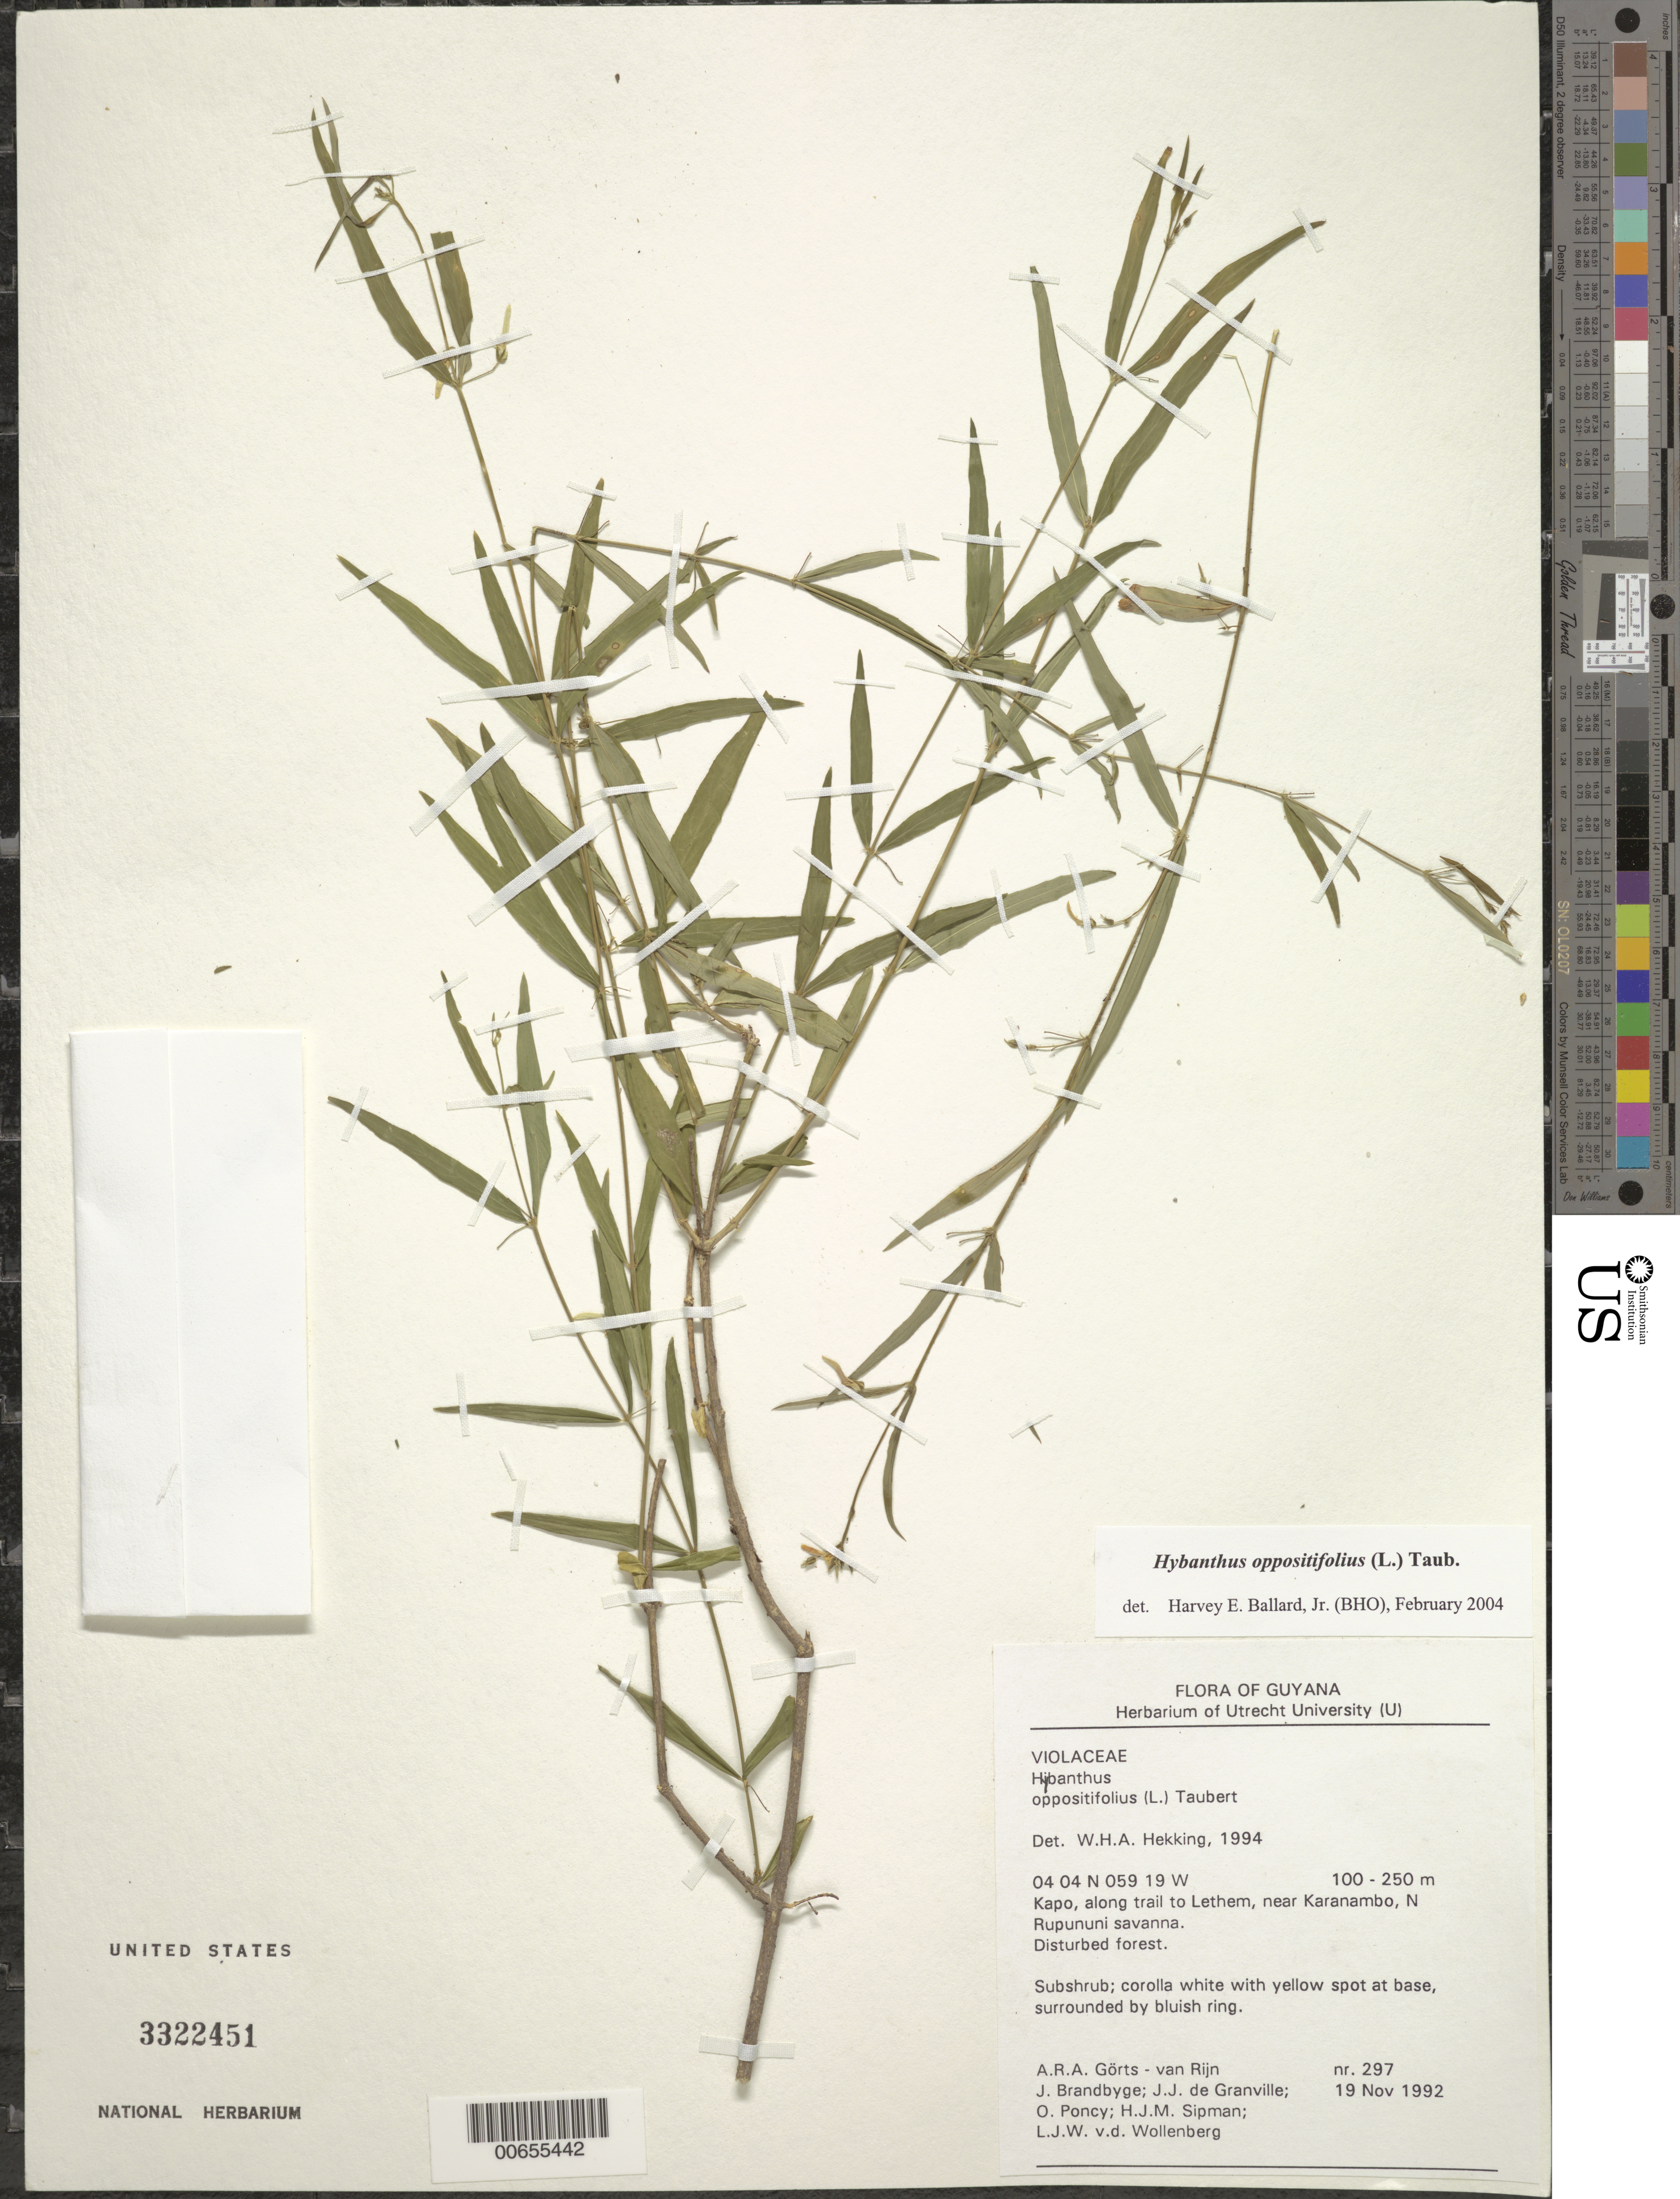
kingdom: Plantae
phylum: Tracheophyta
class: Magnoliopsida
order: Malpighiales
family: Violaceae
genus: Pombalia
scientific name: Pombalia oppositifolia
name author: (L.) Paula-Souza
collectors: A. .R. A. Görts-van Rijn, J. Brandbyge, J.-J. de Granville, O. Poncy, H. J. M. Sipman & L. van der Wollenberg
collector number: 297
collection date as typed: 19-Nov-92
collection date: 1992-11-19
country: Guyana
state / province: U. Takutu-U. Essequibo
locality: Kapo, along trail to Lethem, near Karanambo, N. Rupununi Savanna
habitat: Disturbed forest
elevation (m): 100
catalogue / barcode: US 3322451